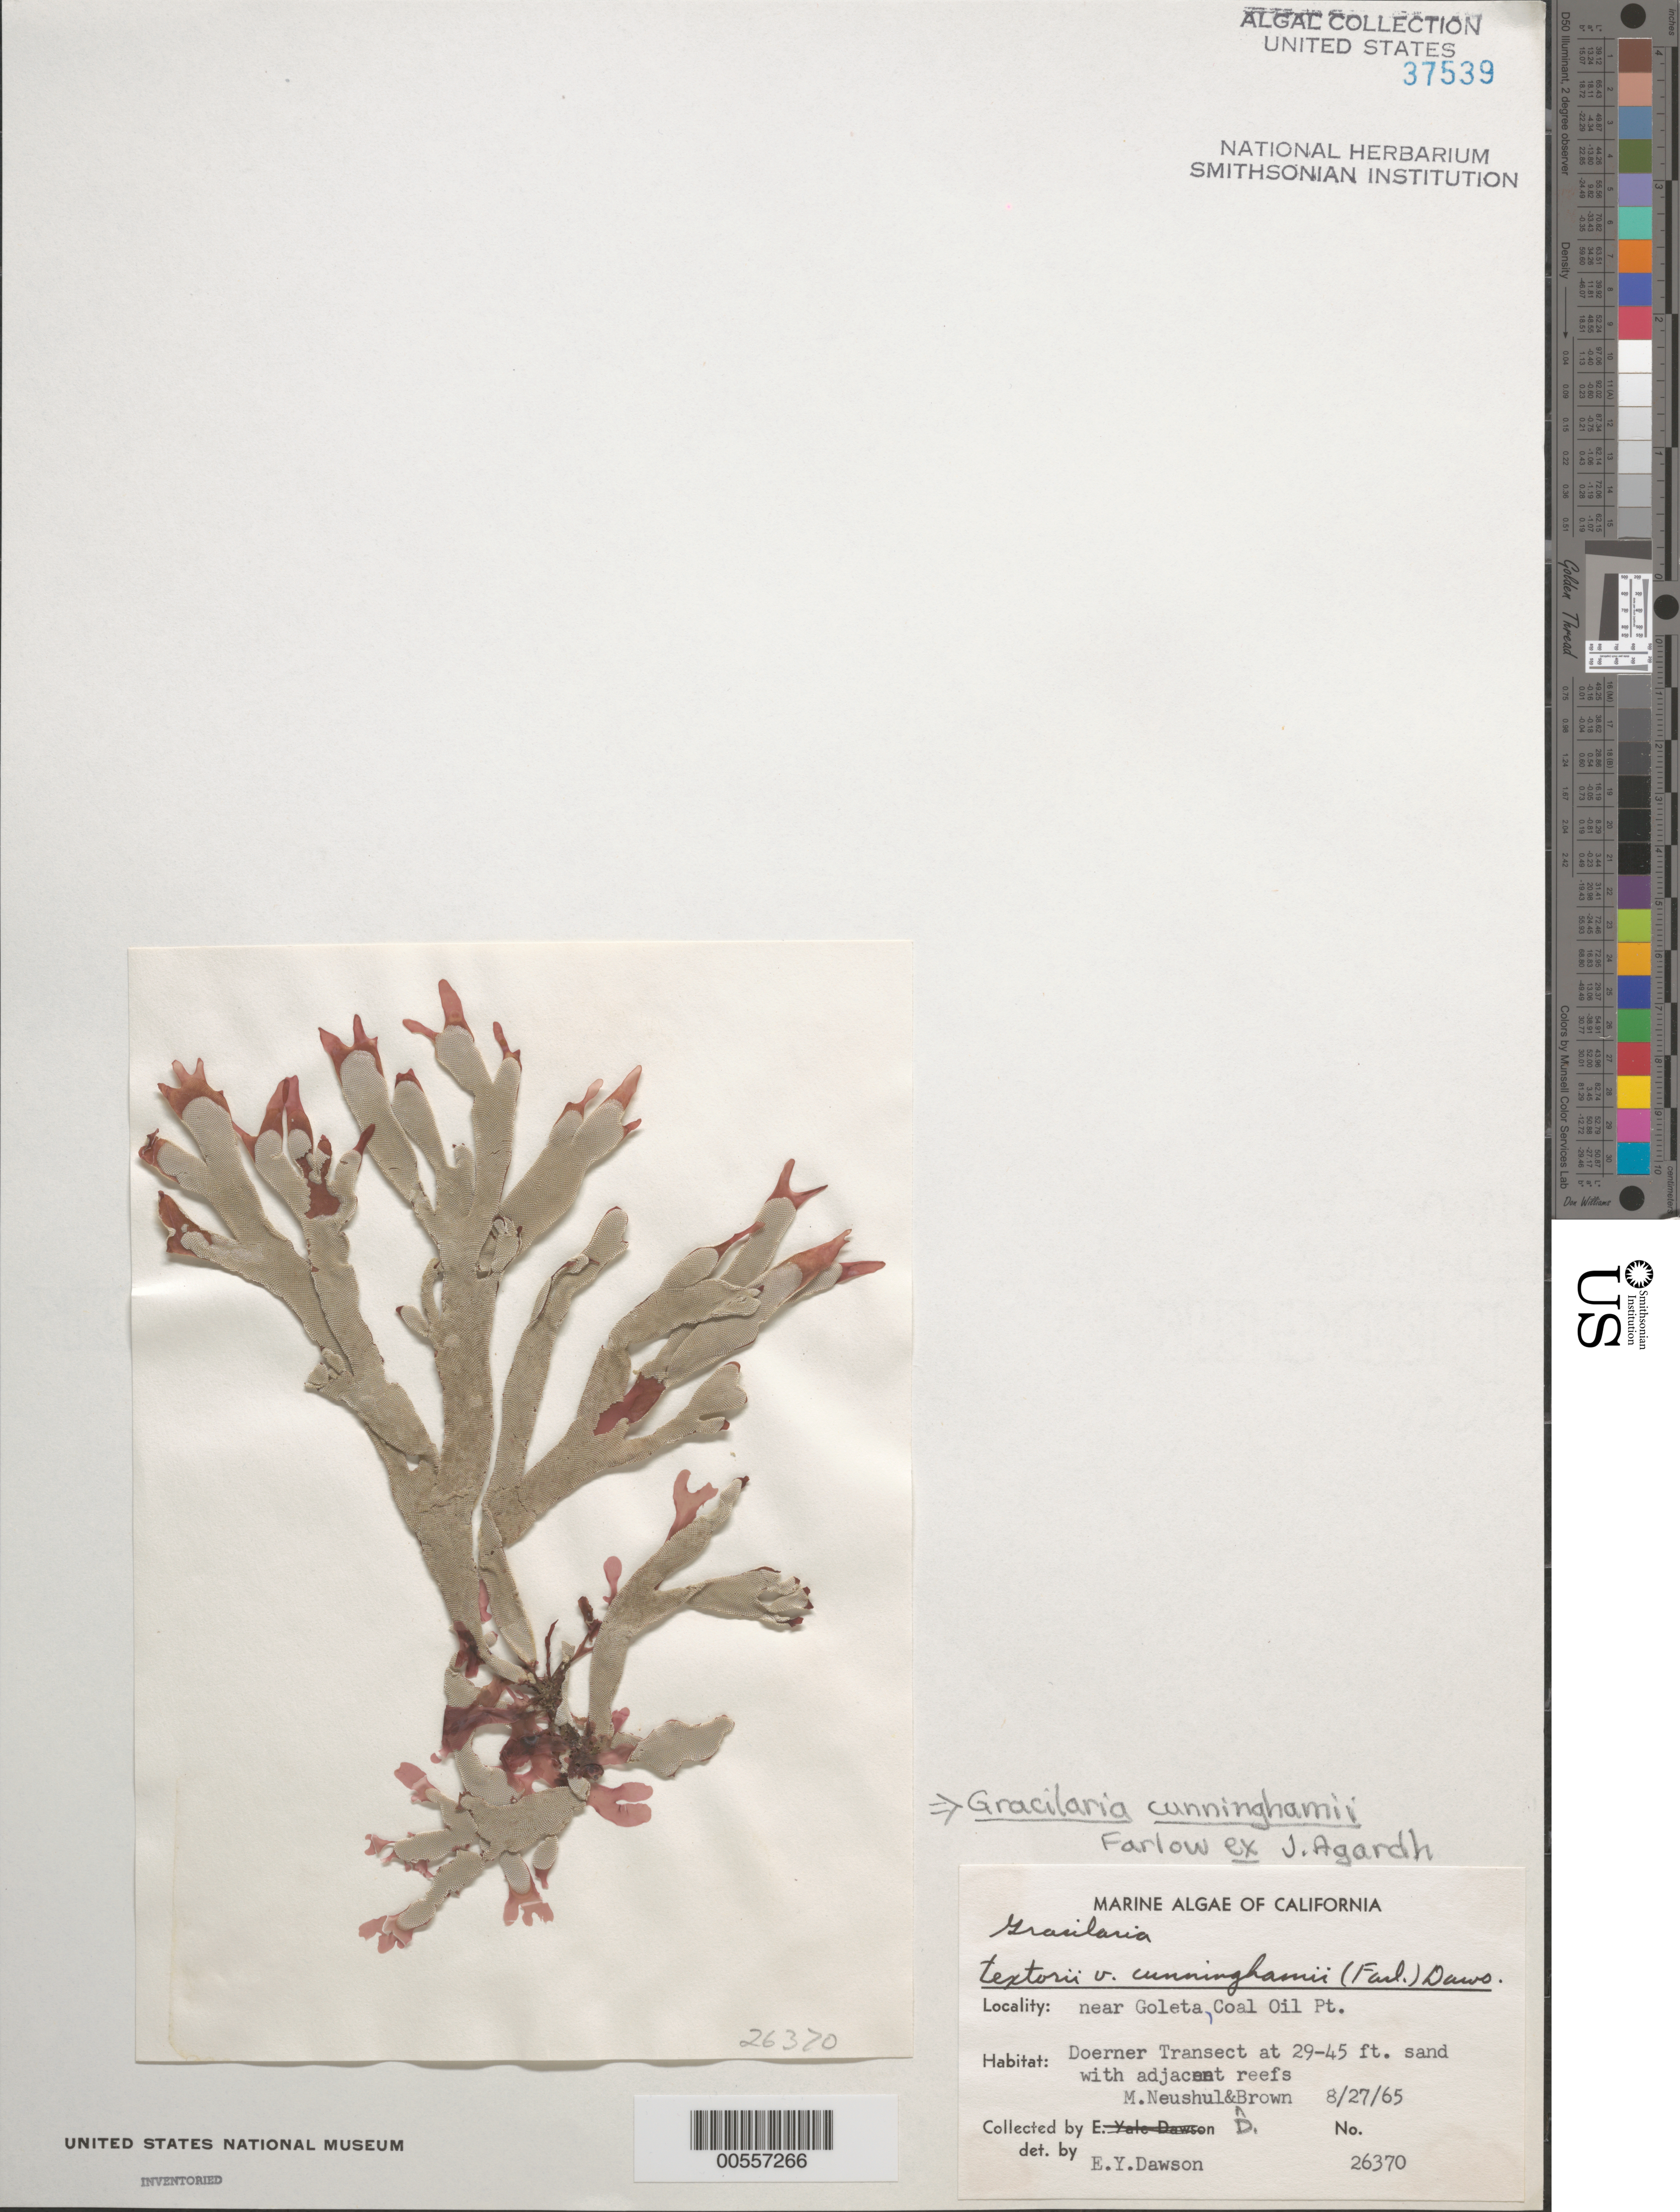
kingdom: Plantae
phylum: Rhodophyta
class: Florideophyceae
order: Gracilariales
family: Gracilariaceae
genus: Gracilaria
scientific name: Gracilaria textorii var. cunninghamii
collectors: M. Neushul & D. Brown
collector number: EYD 26370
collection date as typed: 27 Aug 1965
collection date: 1965-08-27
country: United States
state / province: California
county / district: Santa Barbara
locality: Coal Oil Point, near Goleta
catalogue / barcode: US 37539